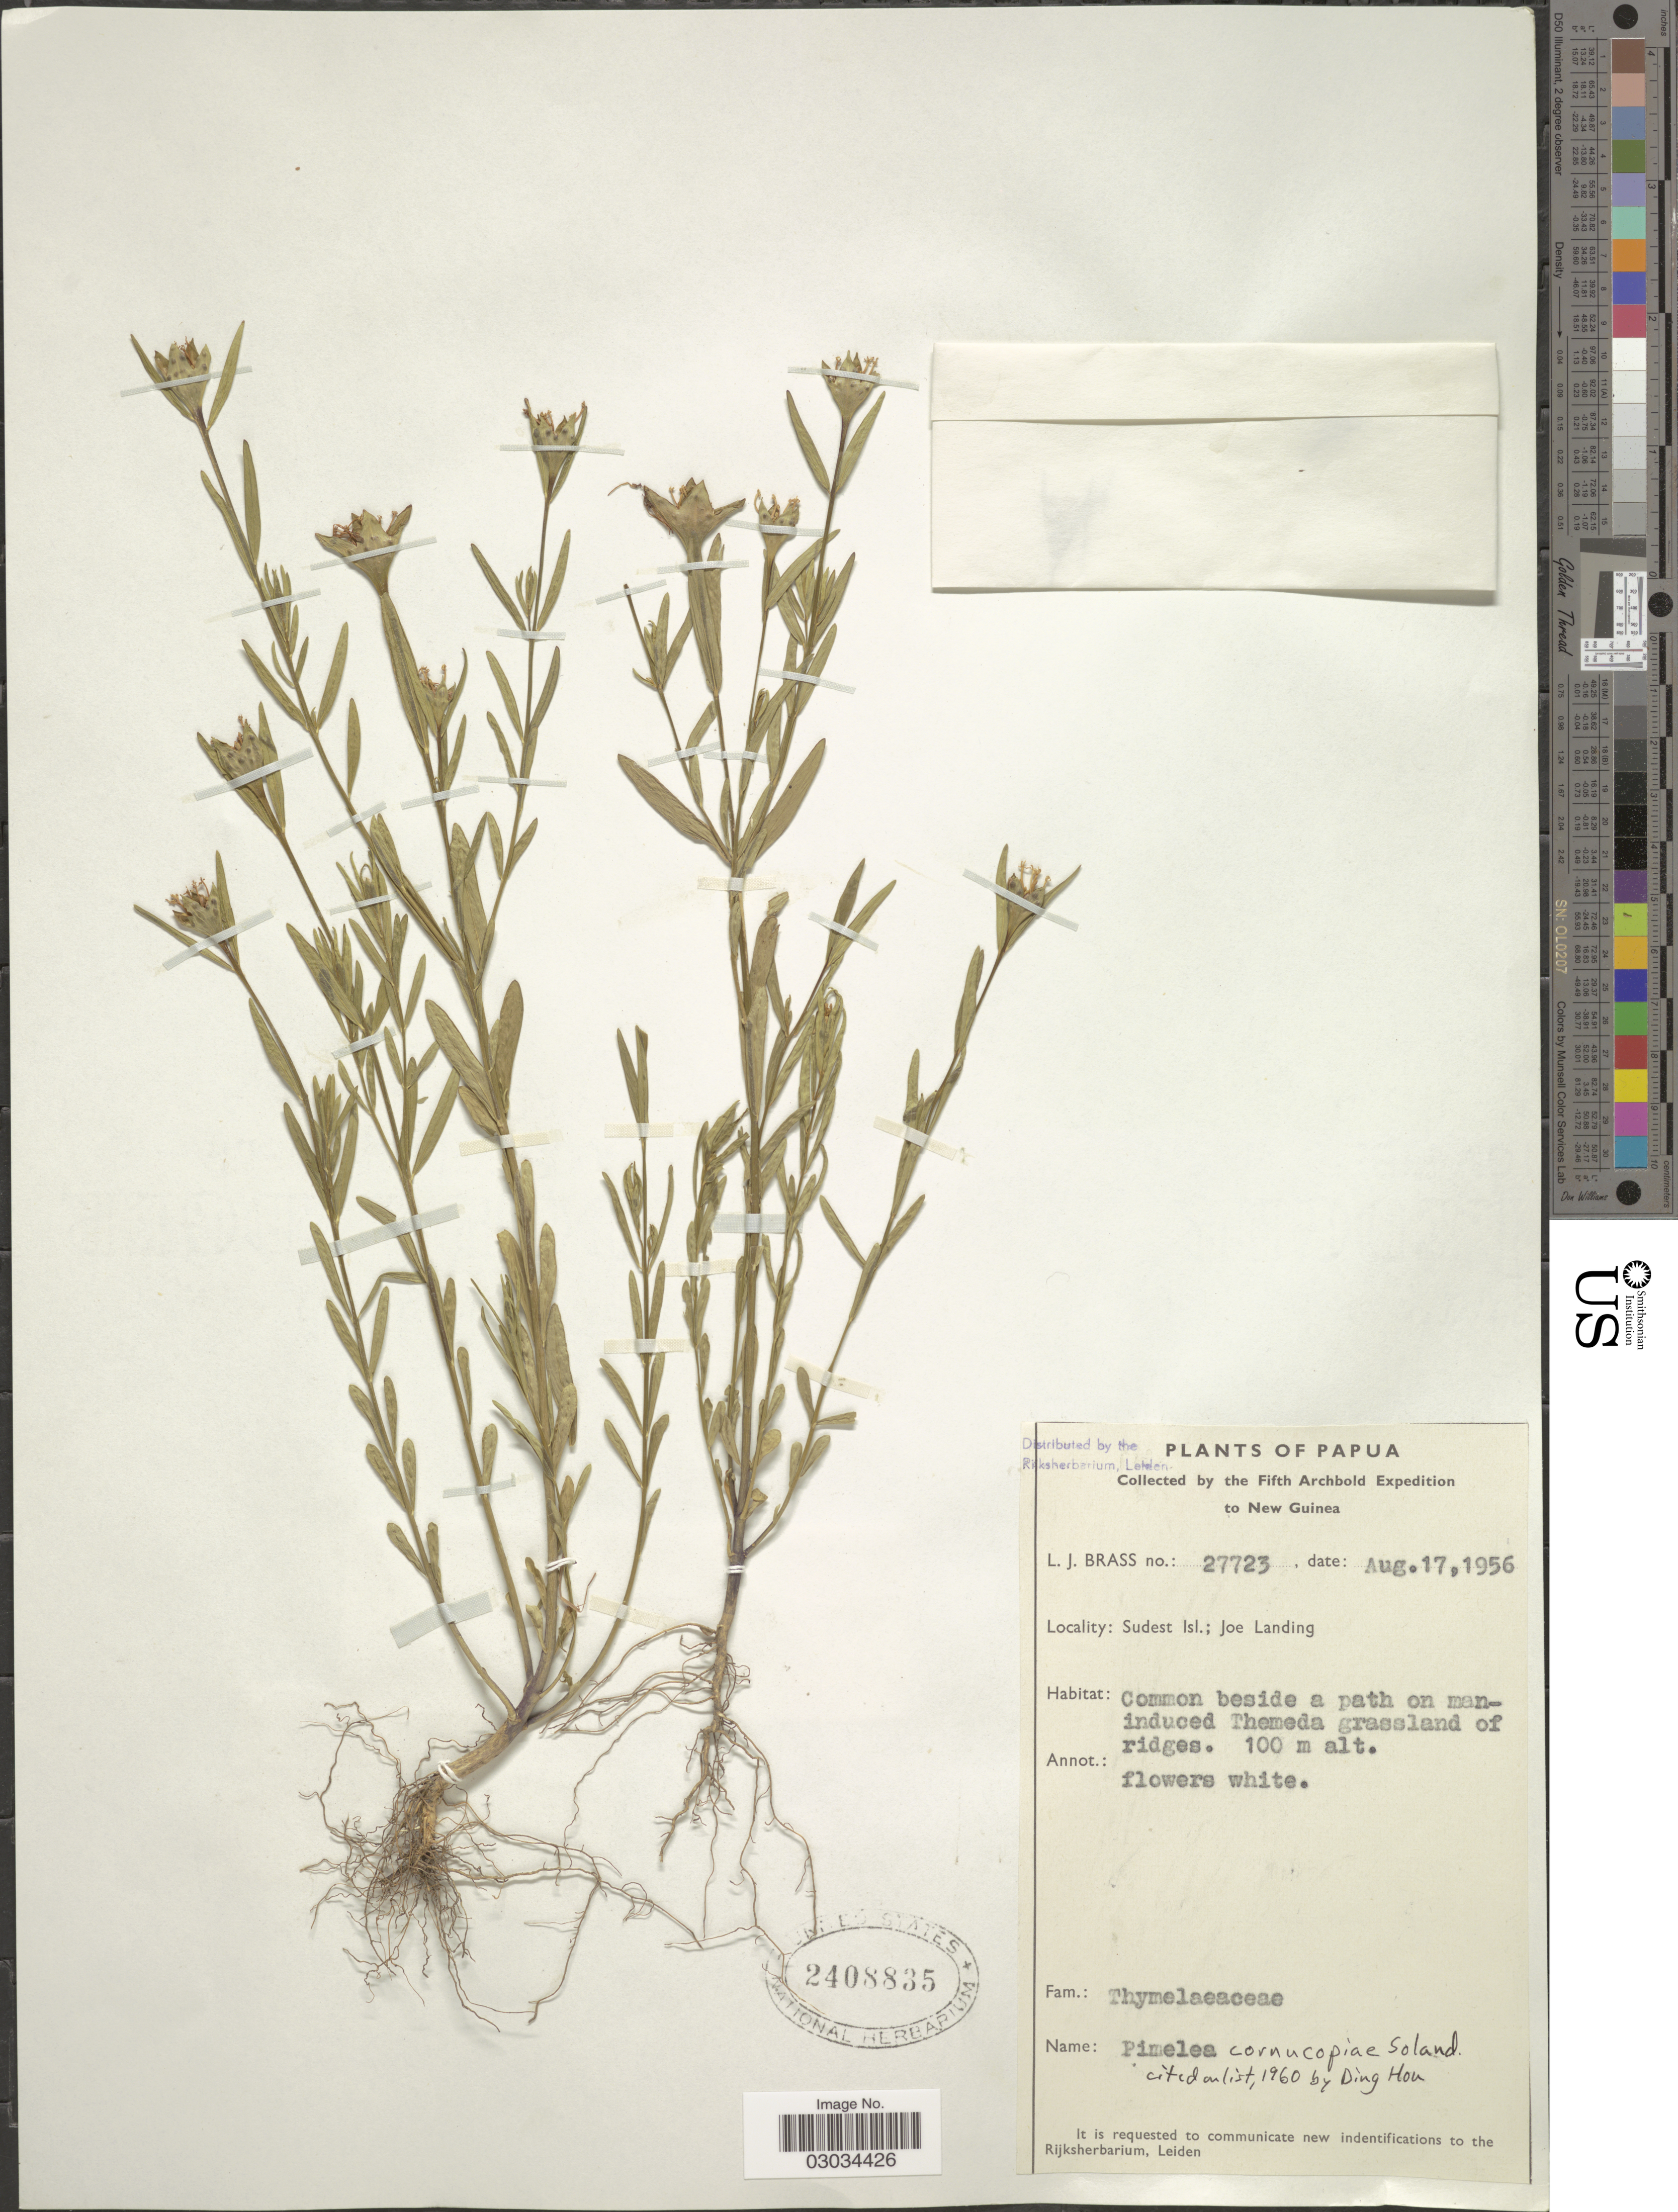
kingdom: Plantae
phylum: Tracheophyta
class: Magnoliopsida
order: Malvales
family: Thymelaeaceae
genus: Pimelea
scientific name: Pimelea cornucopiae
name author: Vahl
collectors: L. J. Brass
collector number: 27723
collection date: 1956-08-17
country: Papua New Guinea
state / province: Milne Bay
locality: Papua. New Guinea. Sudest Isl.; Joe Landing.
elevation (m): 100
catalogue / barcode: US 2408835